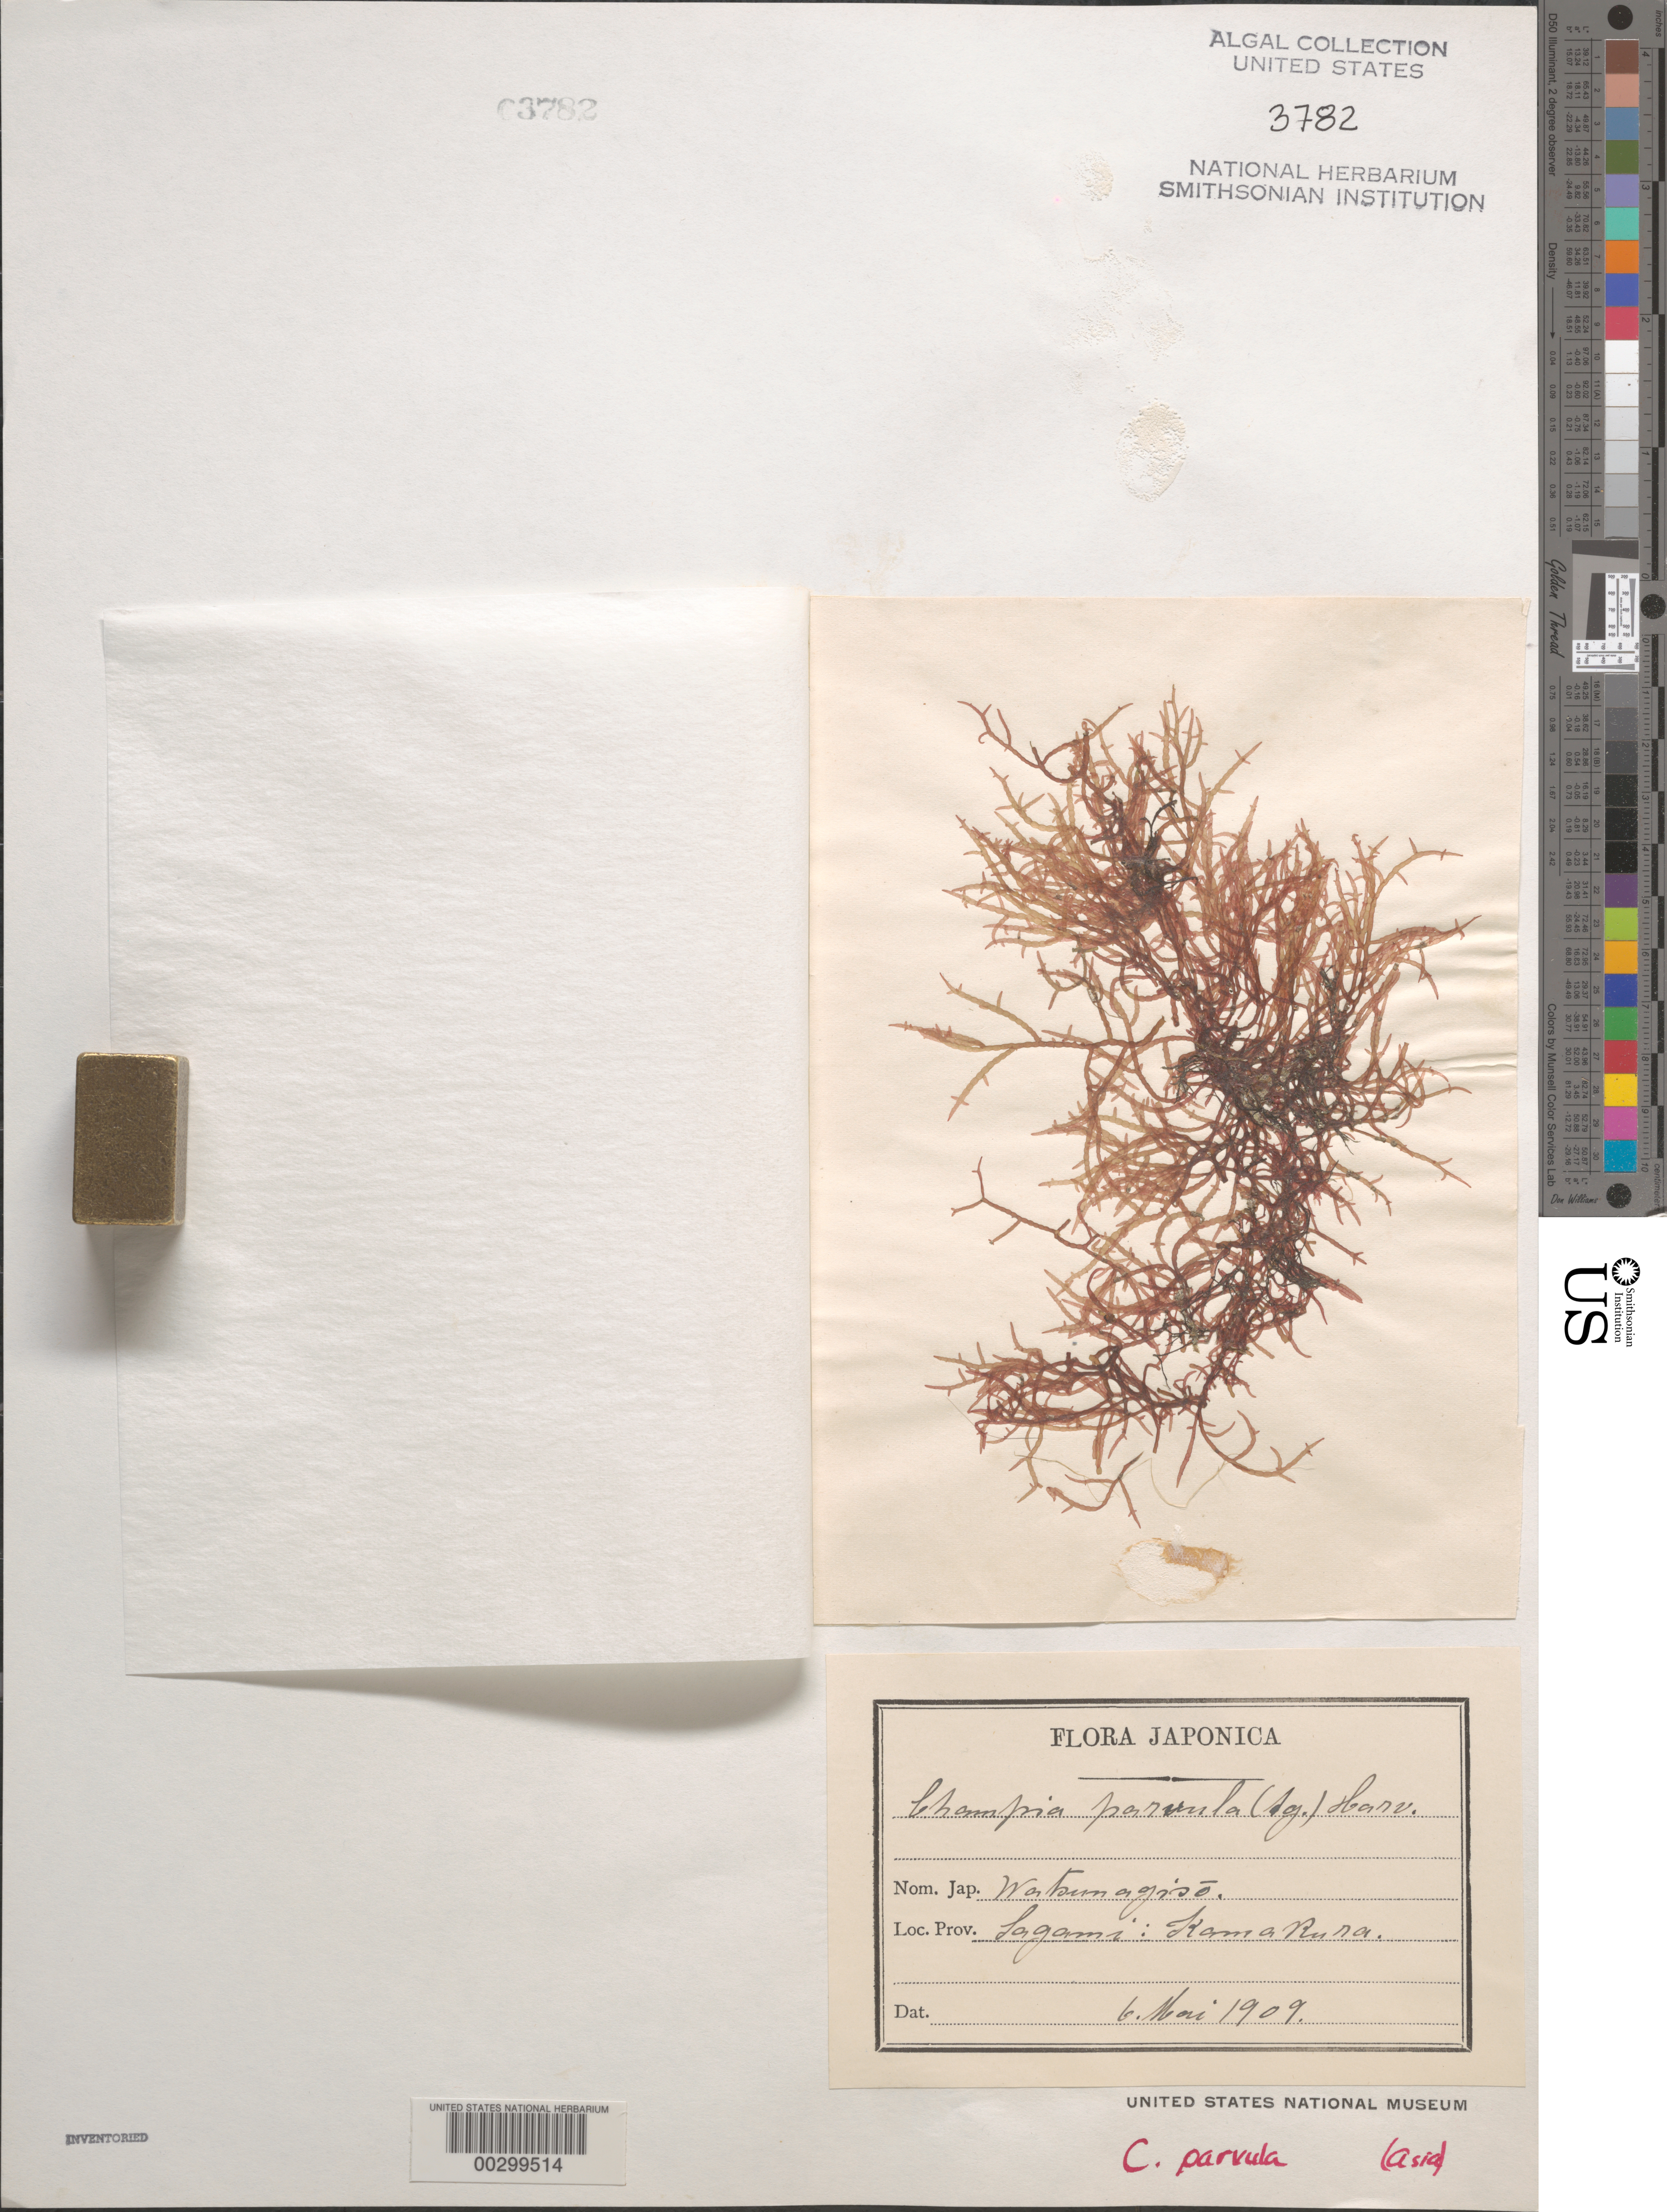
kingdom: Plantae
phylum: Rhodophyta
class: Florideophyceae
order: Rhodymeniales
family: Champiaceae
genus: Champia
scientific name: Champia parvula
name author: (C. Agardh) Harv.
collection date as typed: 06 May 1909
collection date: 1909-05-06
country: Japan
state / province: Kanagawa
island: Honshu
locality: Kamakura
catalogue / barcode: US 3782